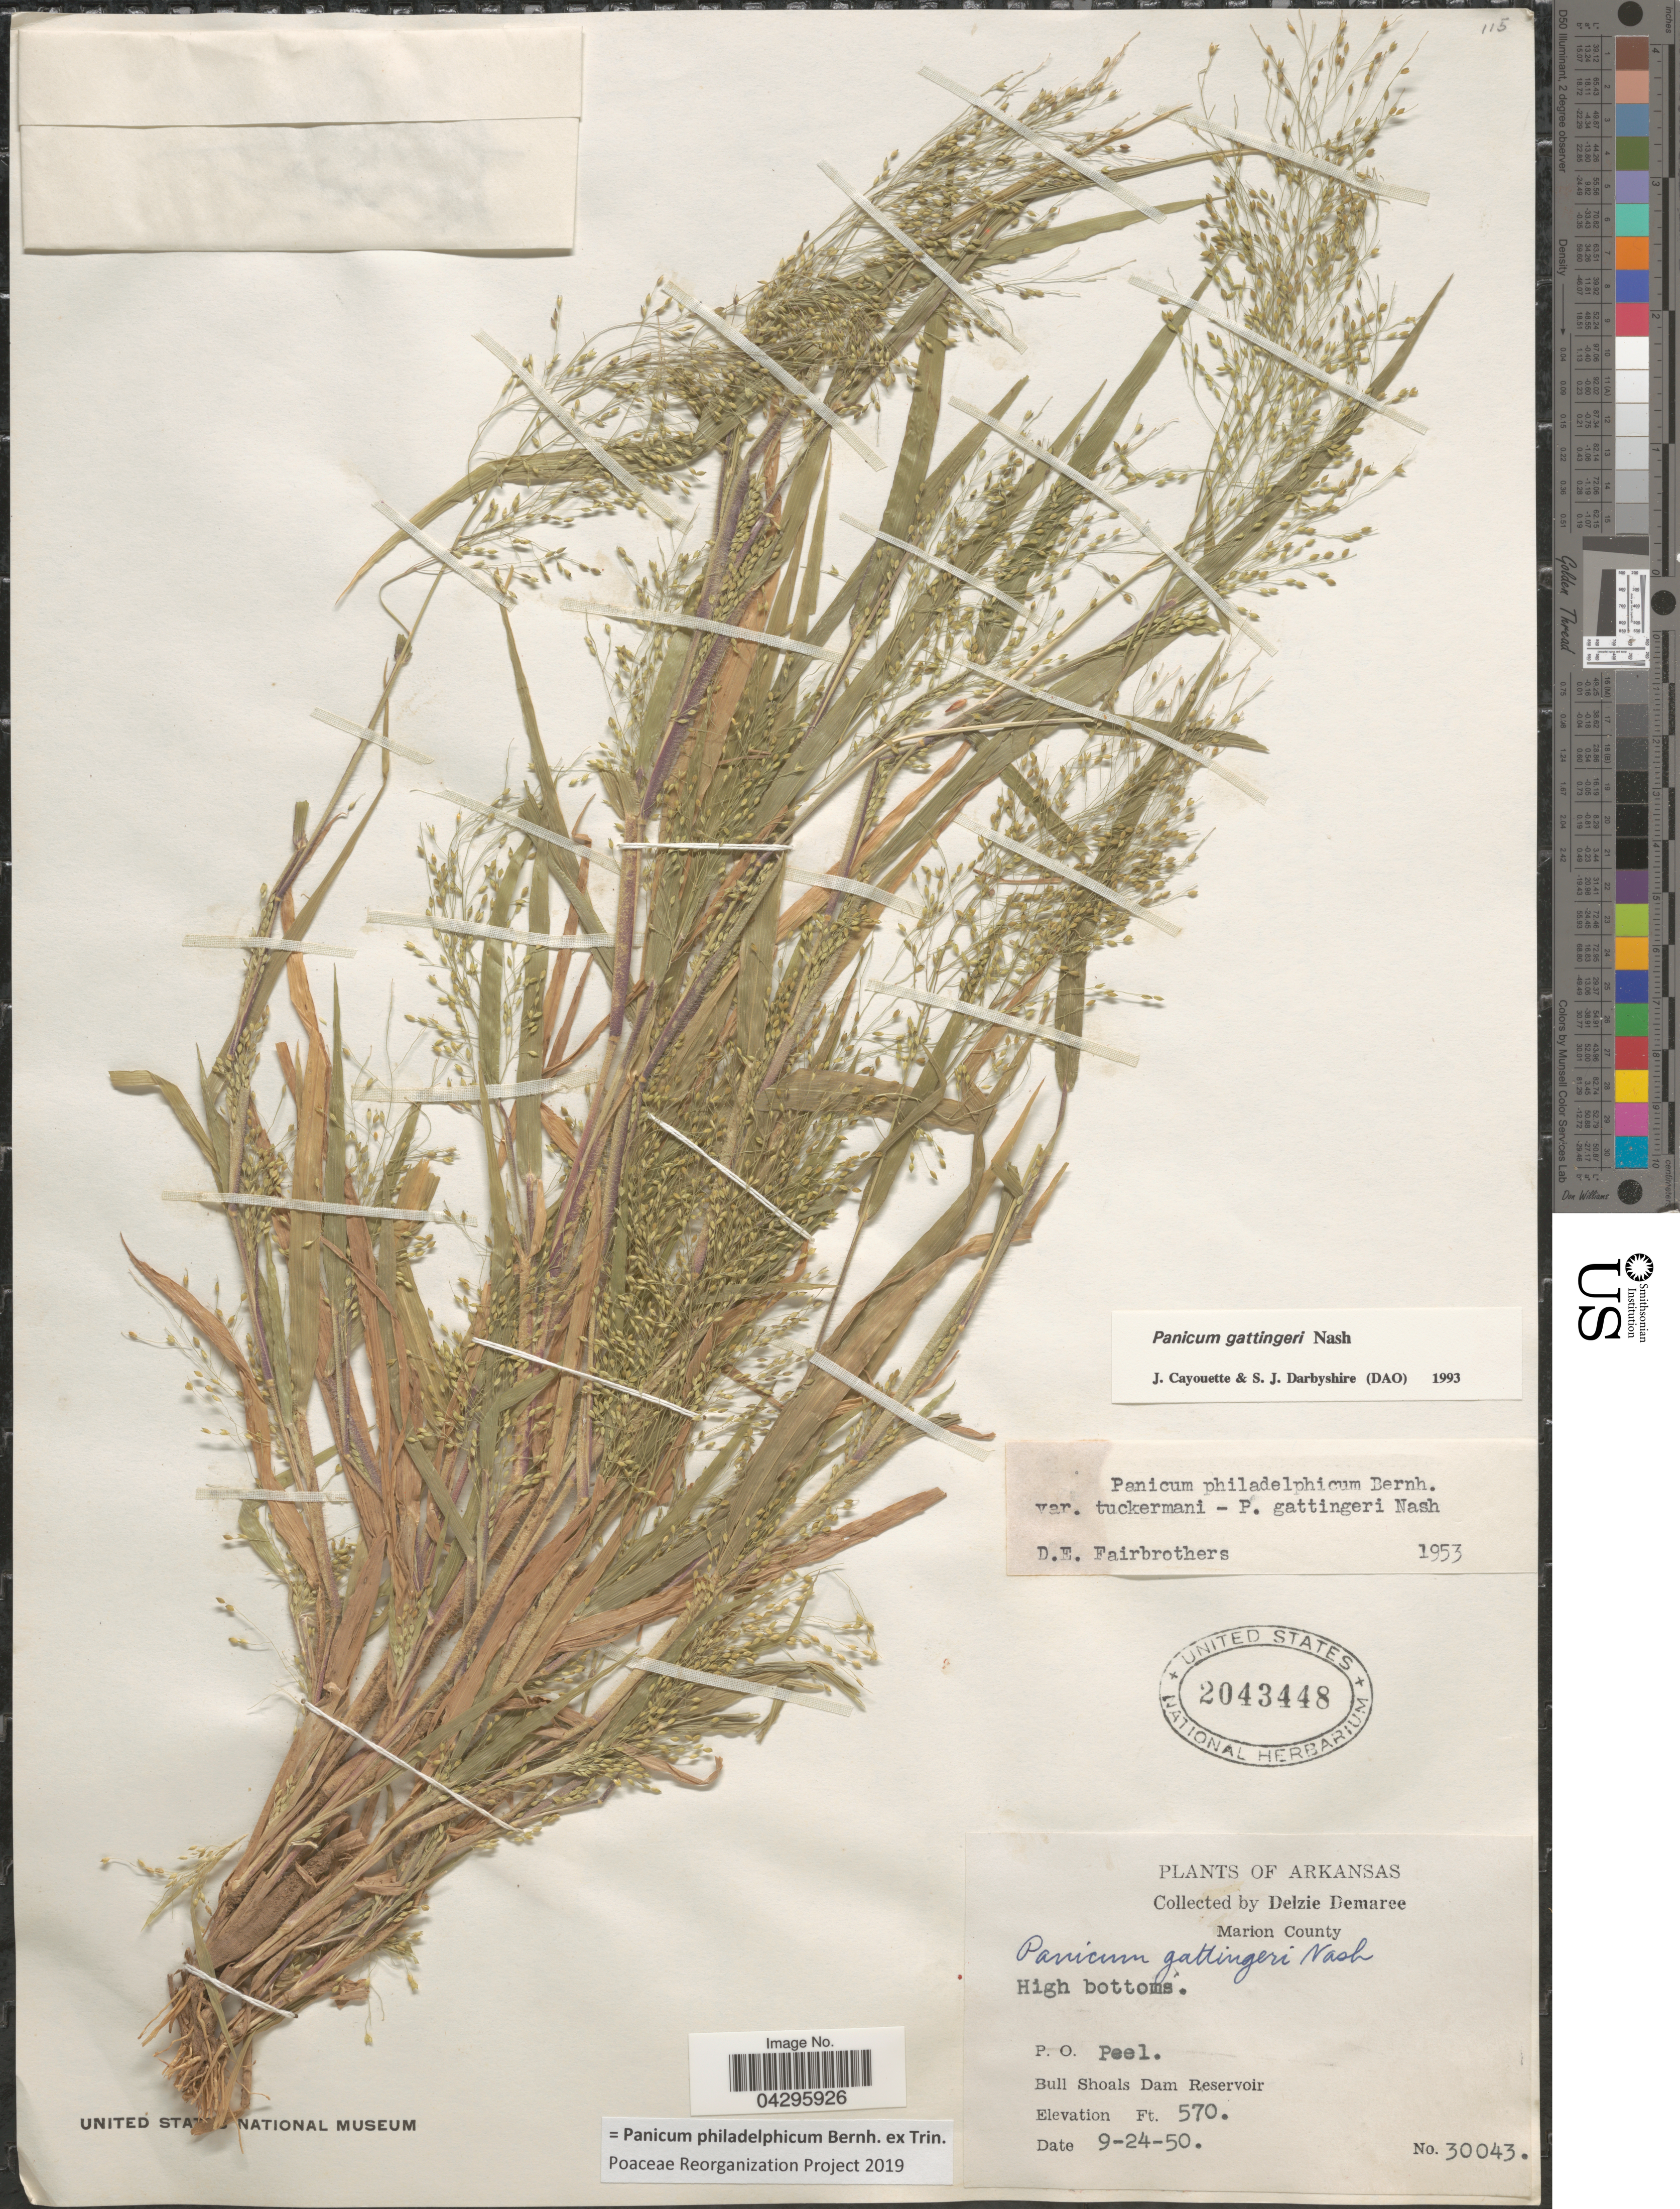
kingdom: Plantae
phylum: Tracheophyta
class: Liliopsida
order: Poales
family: Poaceae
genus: Panicum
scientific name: Panicum philadelphicum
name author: Bernh. ex Trin.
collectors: D. Demaree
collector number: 30043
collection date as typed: Transcribed d/m/y: 24/9/50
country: United States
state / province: Arkansas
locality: Marion County. High bottoms. P. O. Peel. Bull Shoals Dam Reservoir.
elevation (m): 174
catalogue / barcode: US 2043448